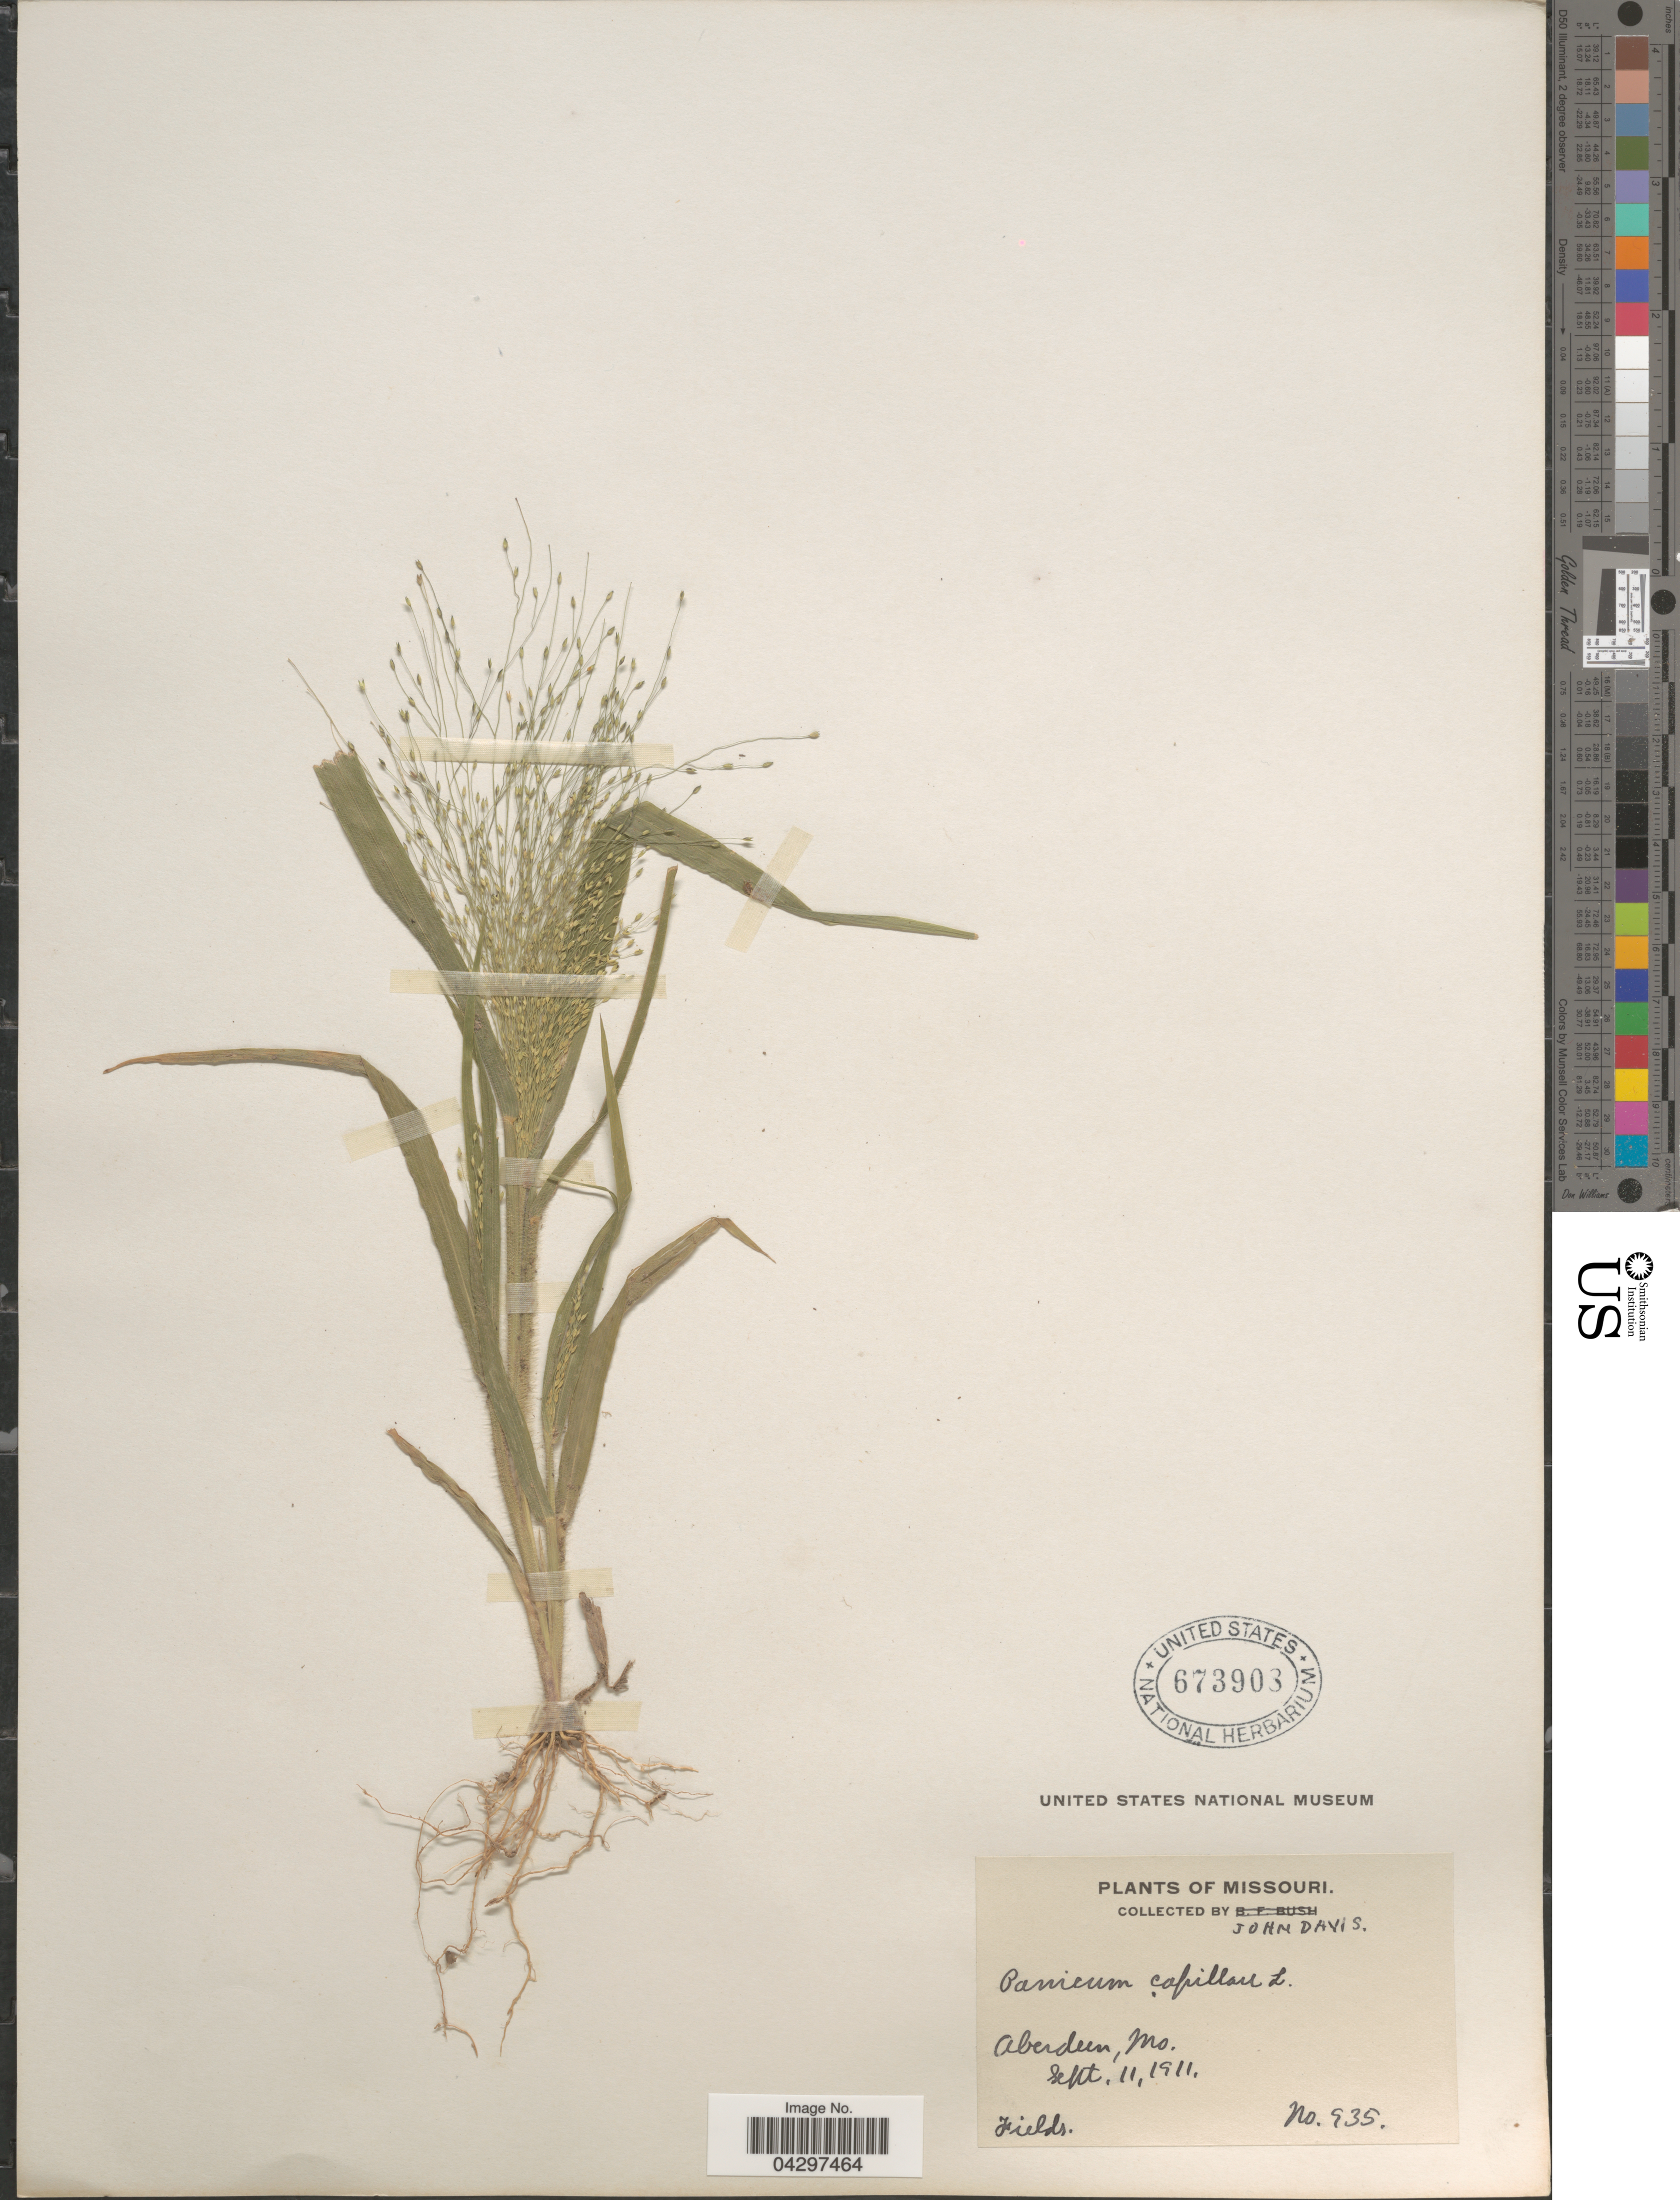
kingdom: Plantae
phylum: Tracheophyta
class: Liliopsida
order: Poales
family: Poaceae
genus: Panicum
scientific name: Panicum capillare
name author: L.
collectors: J. Davis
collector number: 935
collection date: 1911-09-11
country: United States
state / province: Missouri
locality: Aberdeen.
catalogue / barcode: US 673903